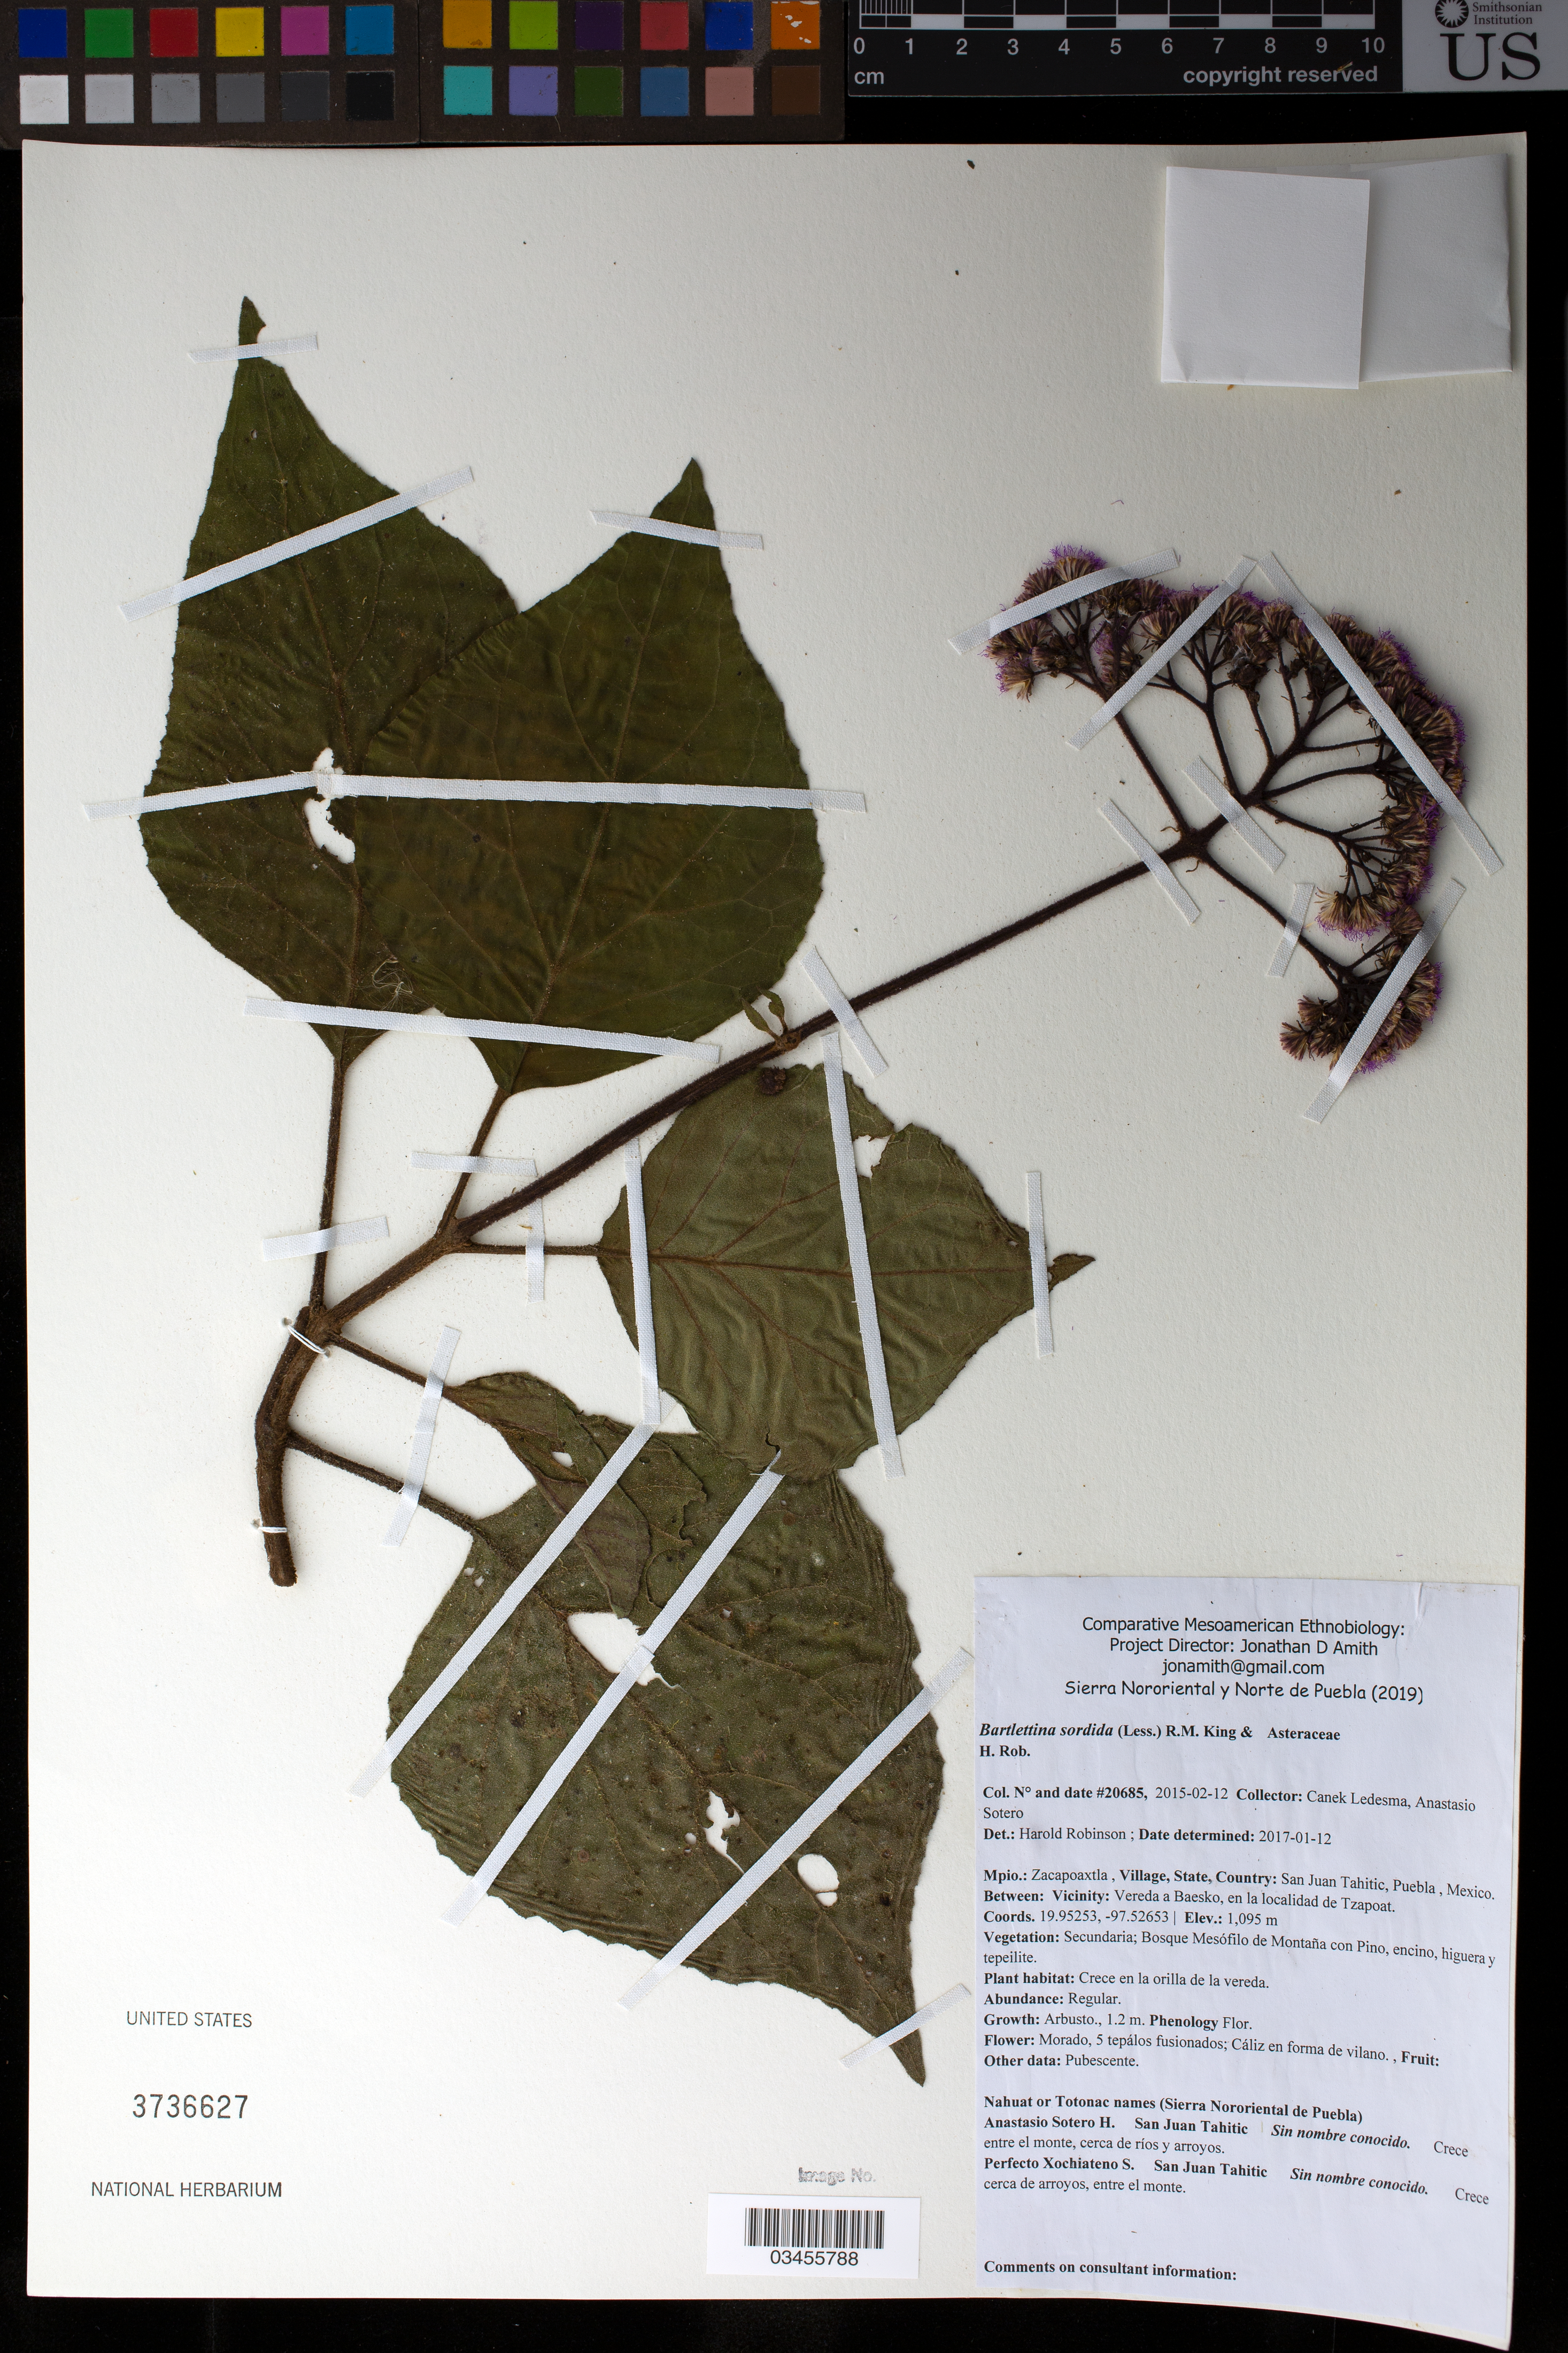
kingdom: Plantae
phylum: Tracheophyta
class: Magnoliopsida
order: Asterales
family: Asteraceae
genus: Bartlettina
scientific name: Bartlettina sordida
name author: (Less.) R.M. King & H. Rob.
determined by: Robinson, Harold E., (US)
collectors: Canek Ledesma C. & A. Sotero H.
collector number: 20685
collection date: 2015-02-12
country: México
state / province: Puebla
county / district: Zacapoaxtla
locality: PUEBLO: San Juan Tahitic; LOCALIDAD EXACTA: Vereda a Baesko, en la localidad de Tzapoat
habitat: Bosque mesófilo de montaña con Pino, encino, higuera y tepeilite | Crece en la orilla de la vereda.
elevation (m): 1095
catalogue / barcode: US 3736627